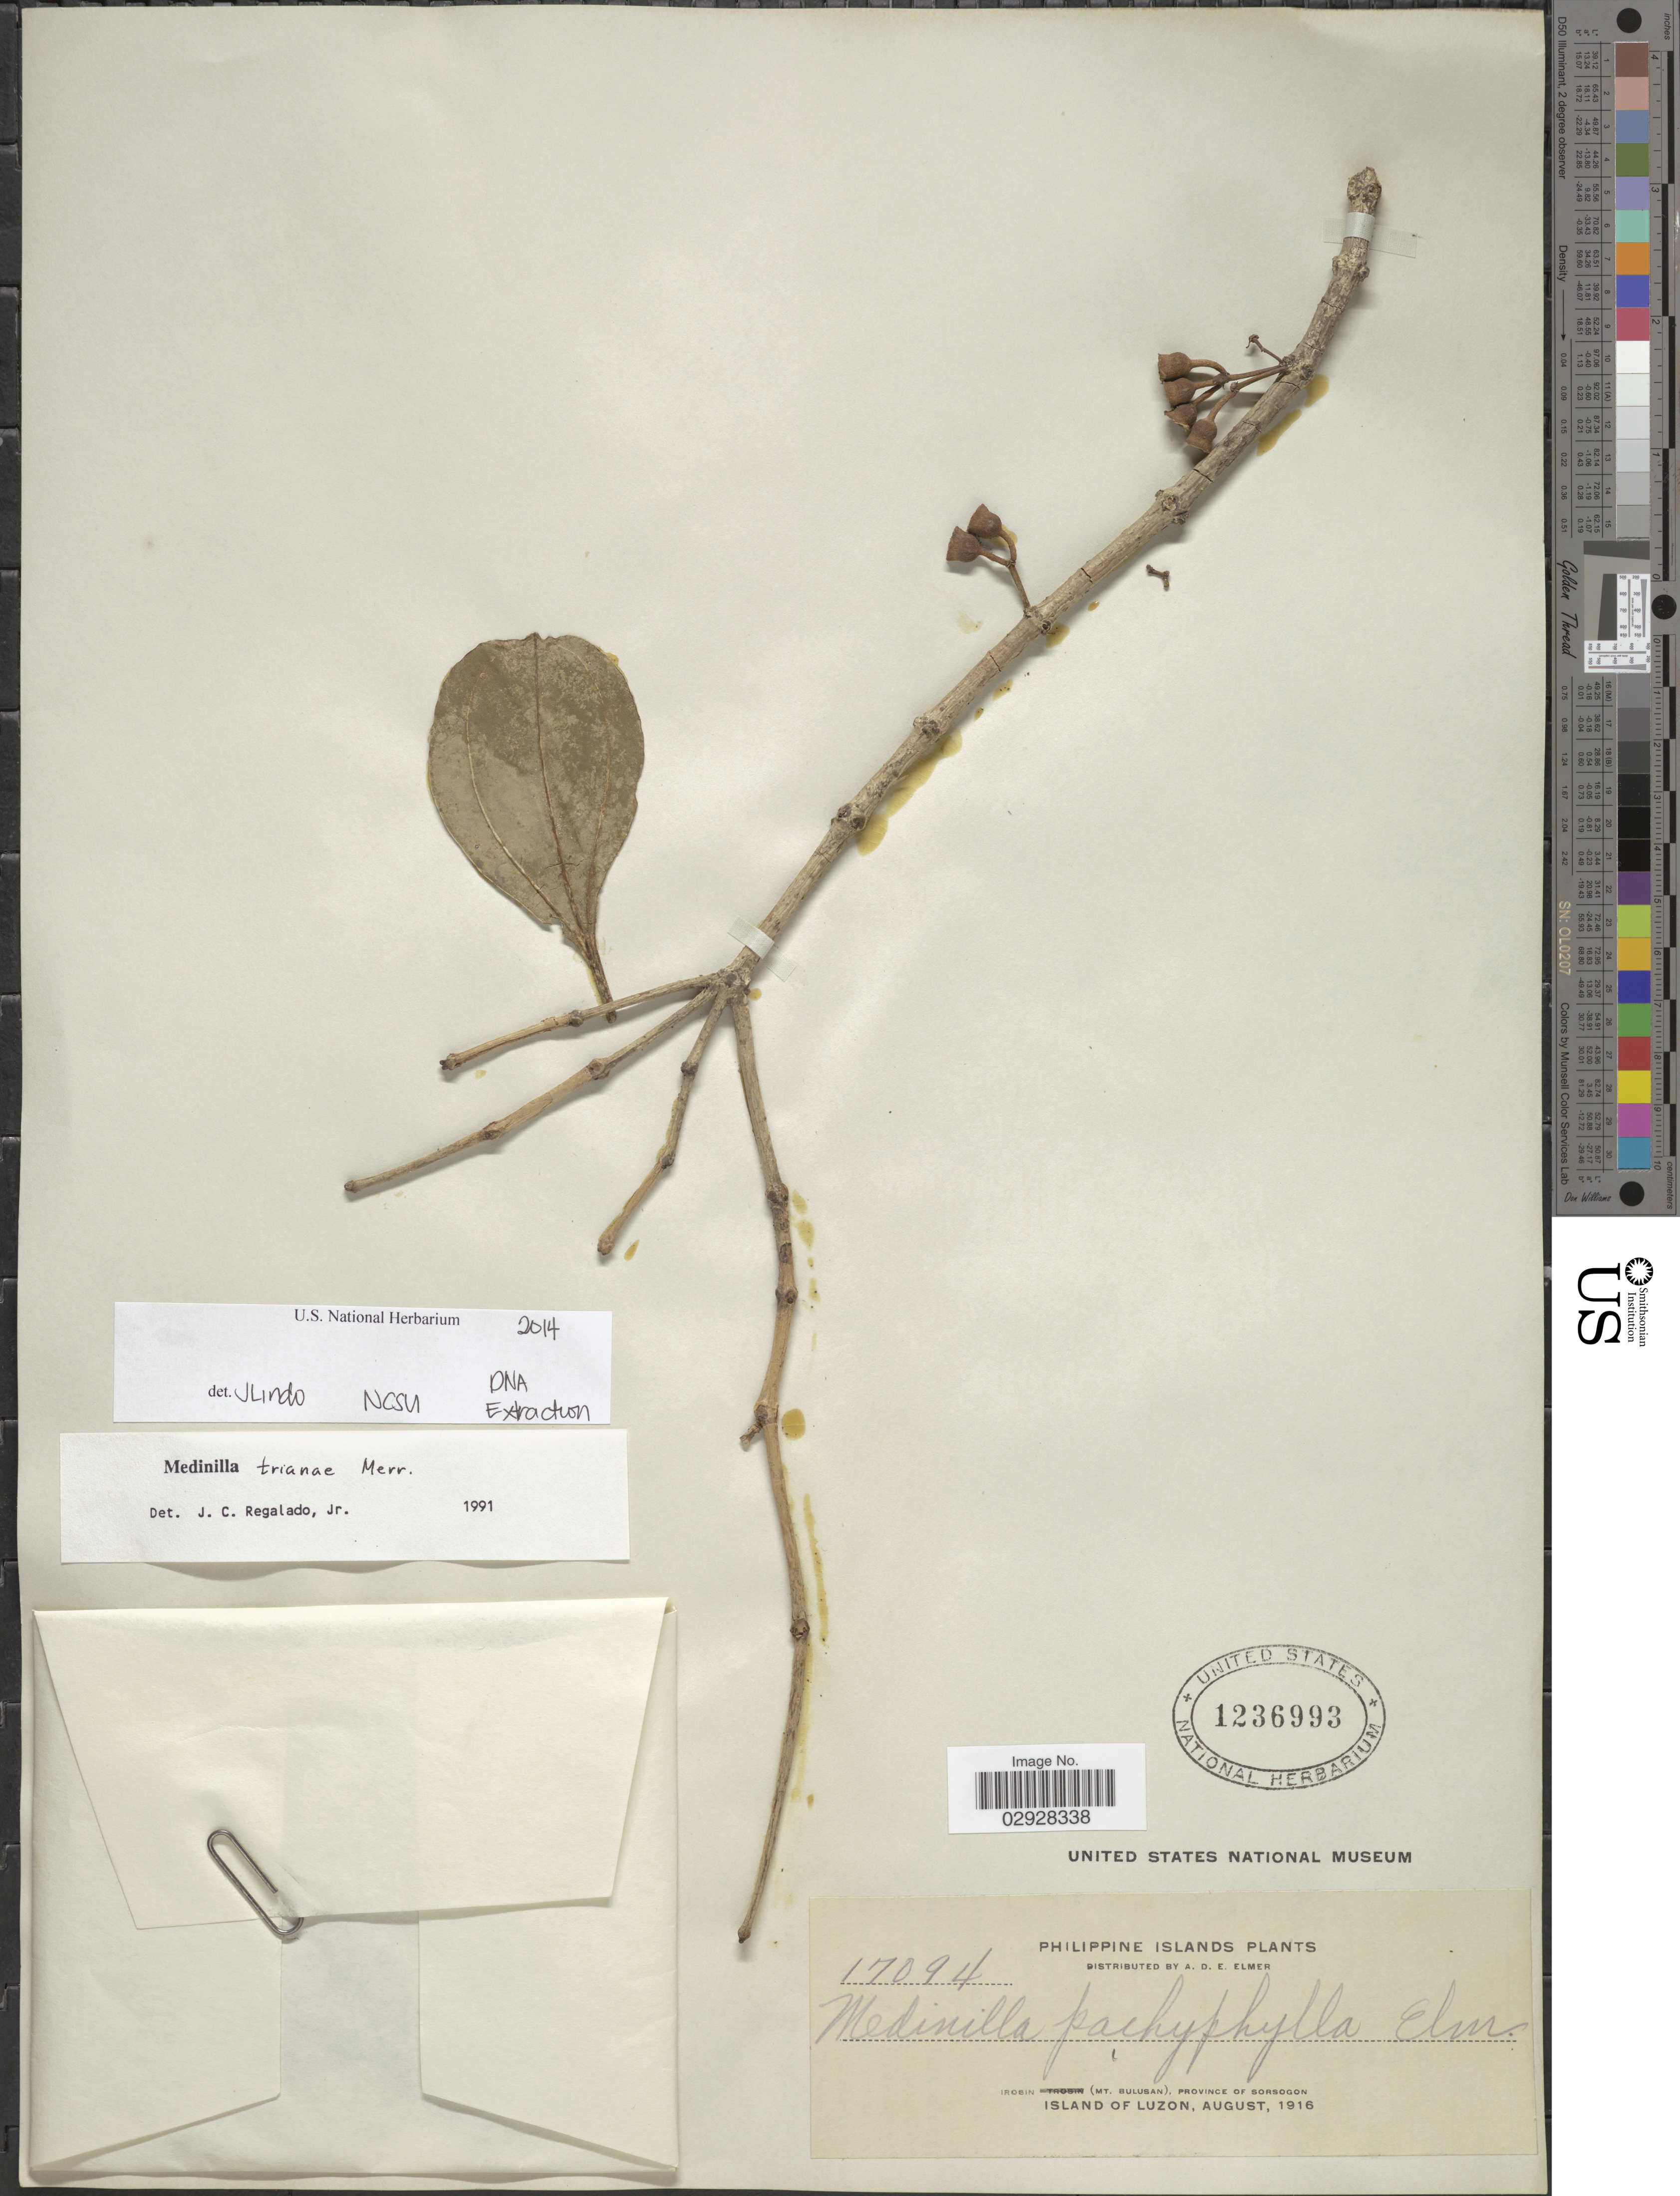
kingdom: Plantae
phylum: Tracheophyta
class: Magnoliopsida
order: Myrtales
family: Melastomataceae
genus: Medinilla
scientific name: Medinilla trianae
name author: Merr.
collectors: A. D. E. Elmer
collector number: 17094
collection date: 1916-08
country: Philippines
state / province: Bicol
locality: Philippine Islands. Irosin (Mt. Bulusan), Province of Sorsogon, Island of Luzon.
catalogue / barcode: US 1236993